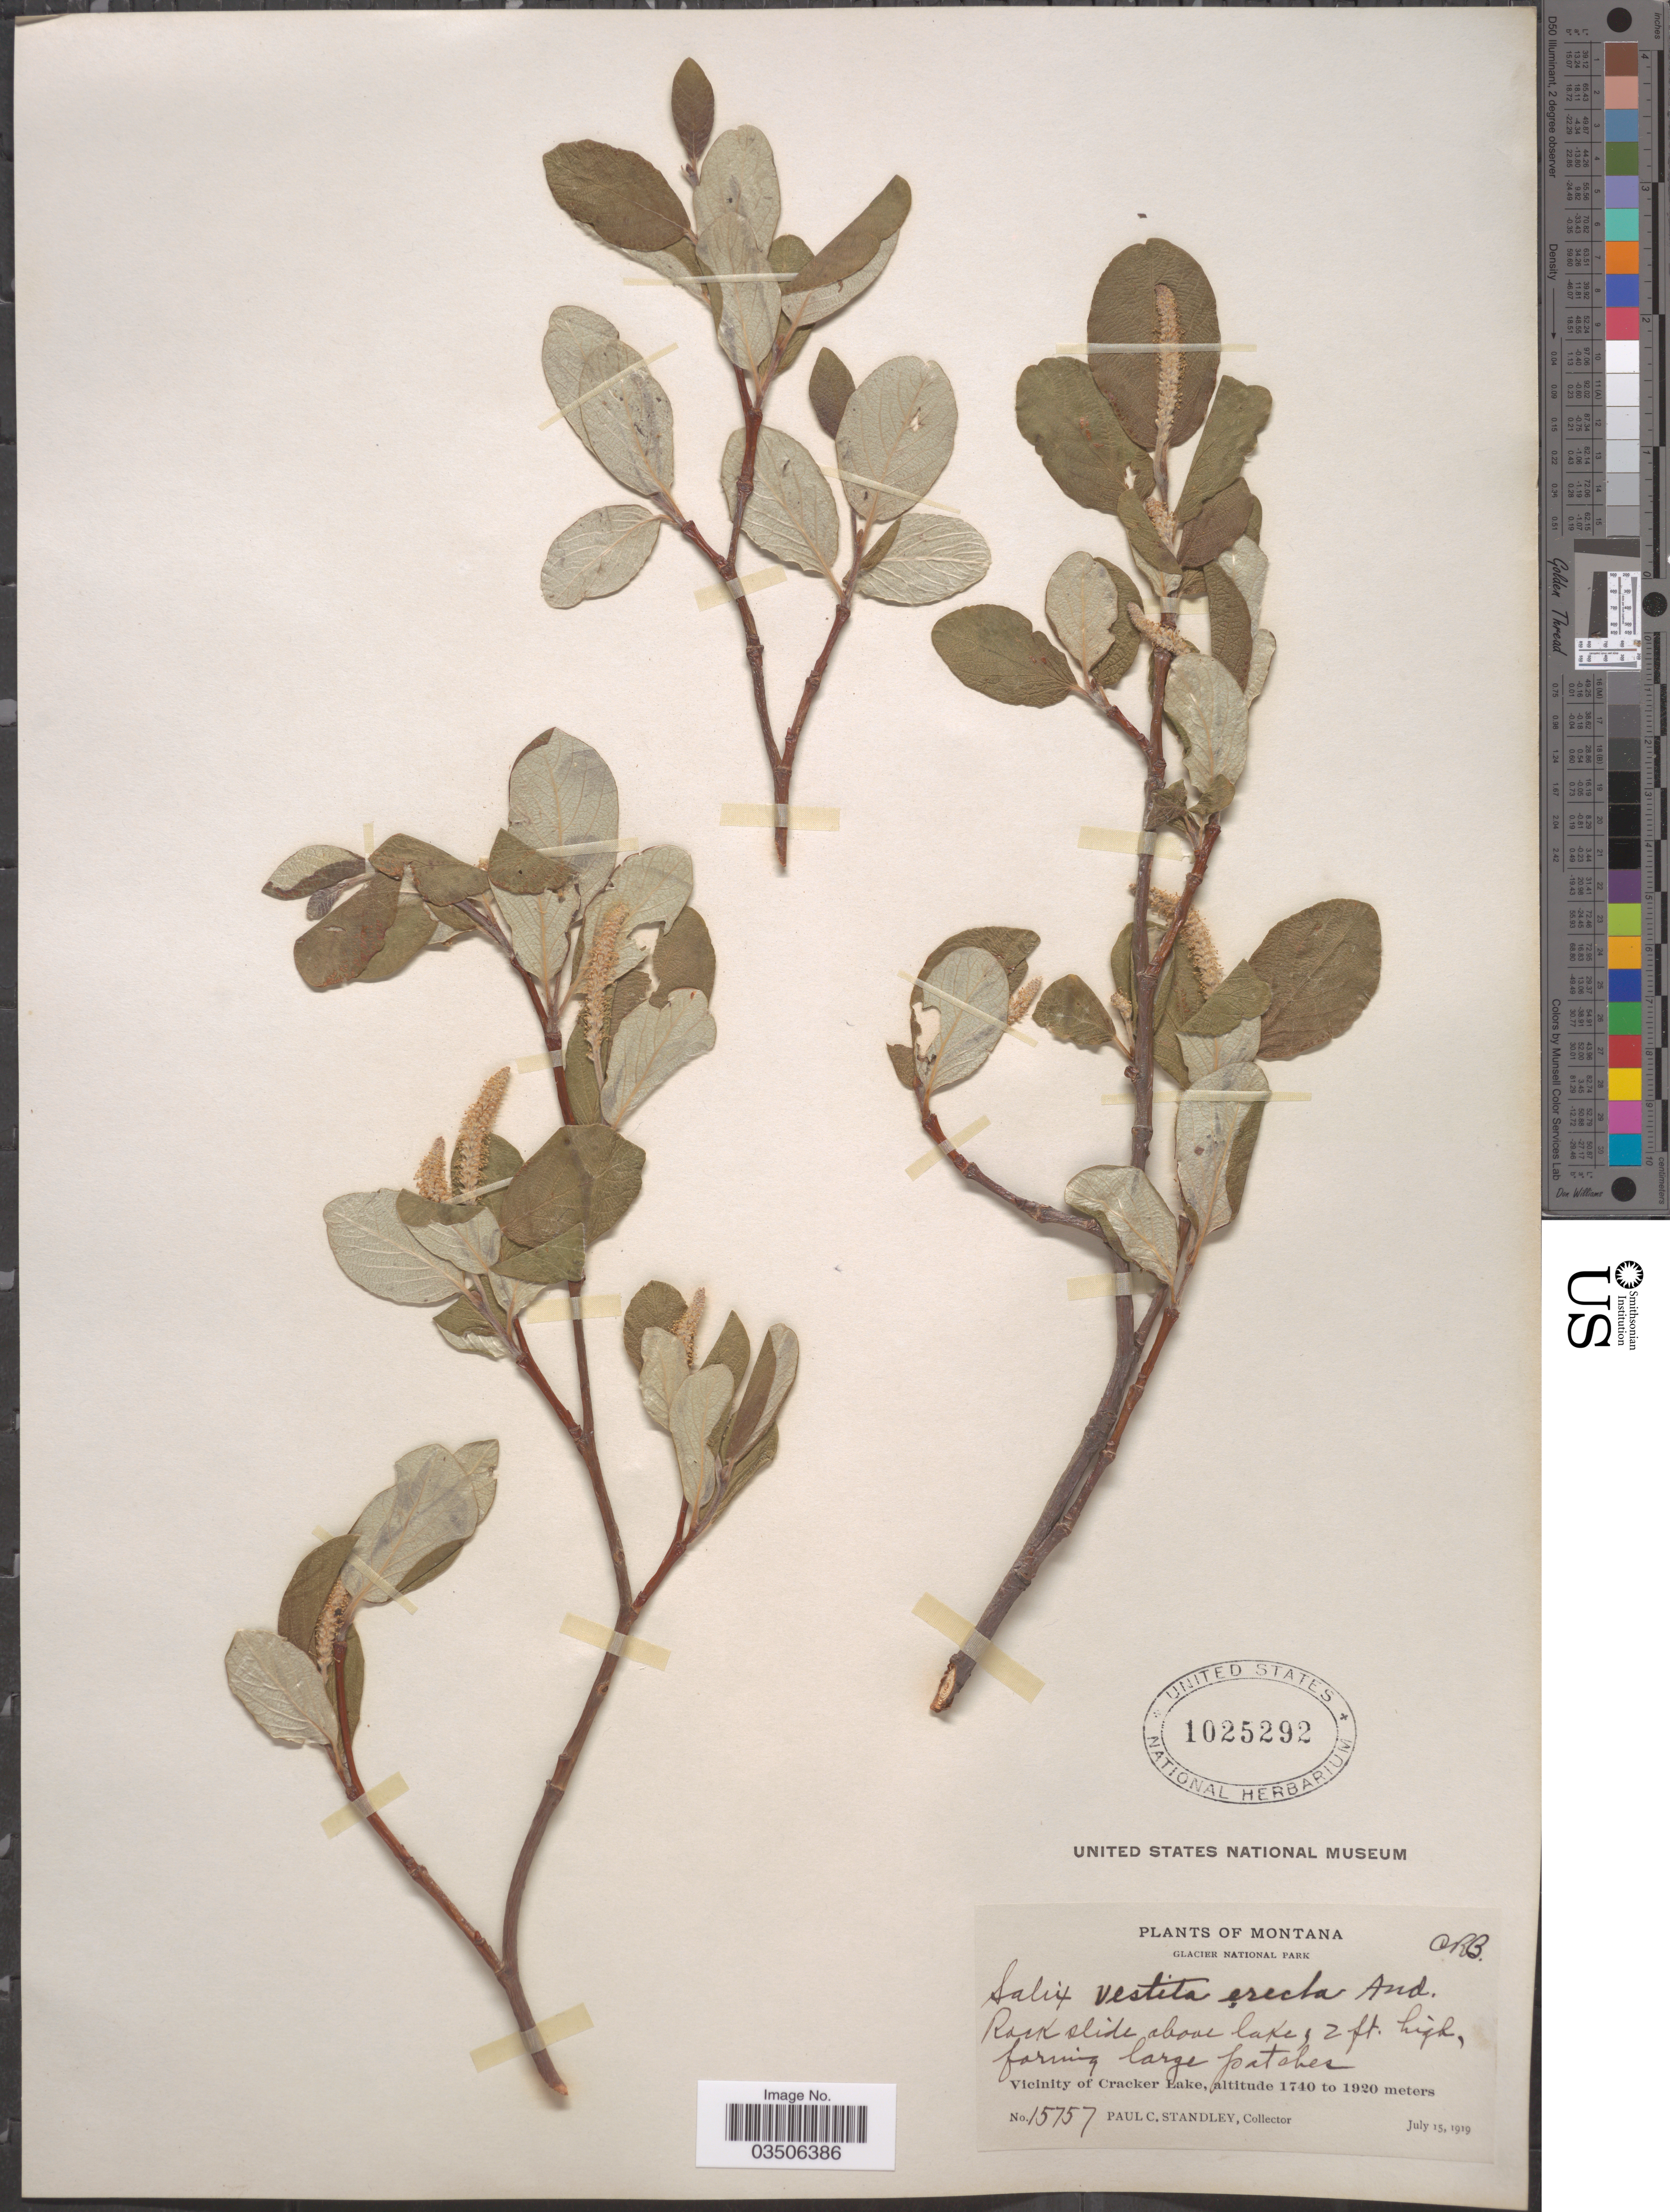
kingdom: Plantae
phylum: Tracheophyta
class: Magnoliopsida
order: Malpighiales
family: Salicaceae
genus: Salix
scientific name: Salix vestita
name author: Pursh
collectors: P. C. Standley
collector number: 15757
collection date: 1919-07-15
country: United States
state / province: Montana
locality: Glacier National Park. Vicinity of Cracker Lake.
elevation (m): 1740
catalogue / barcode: US 1025292